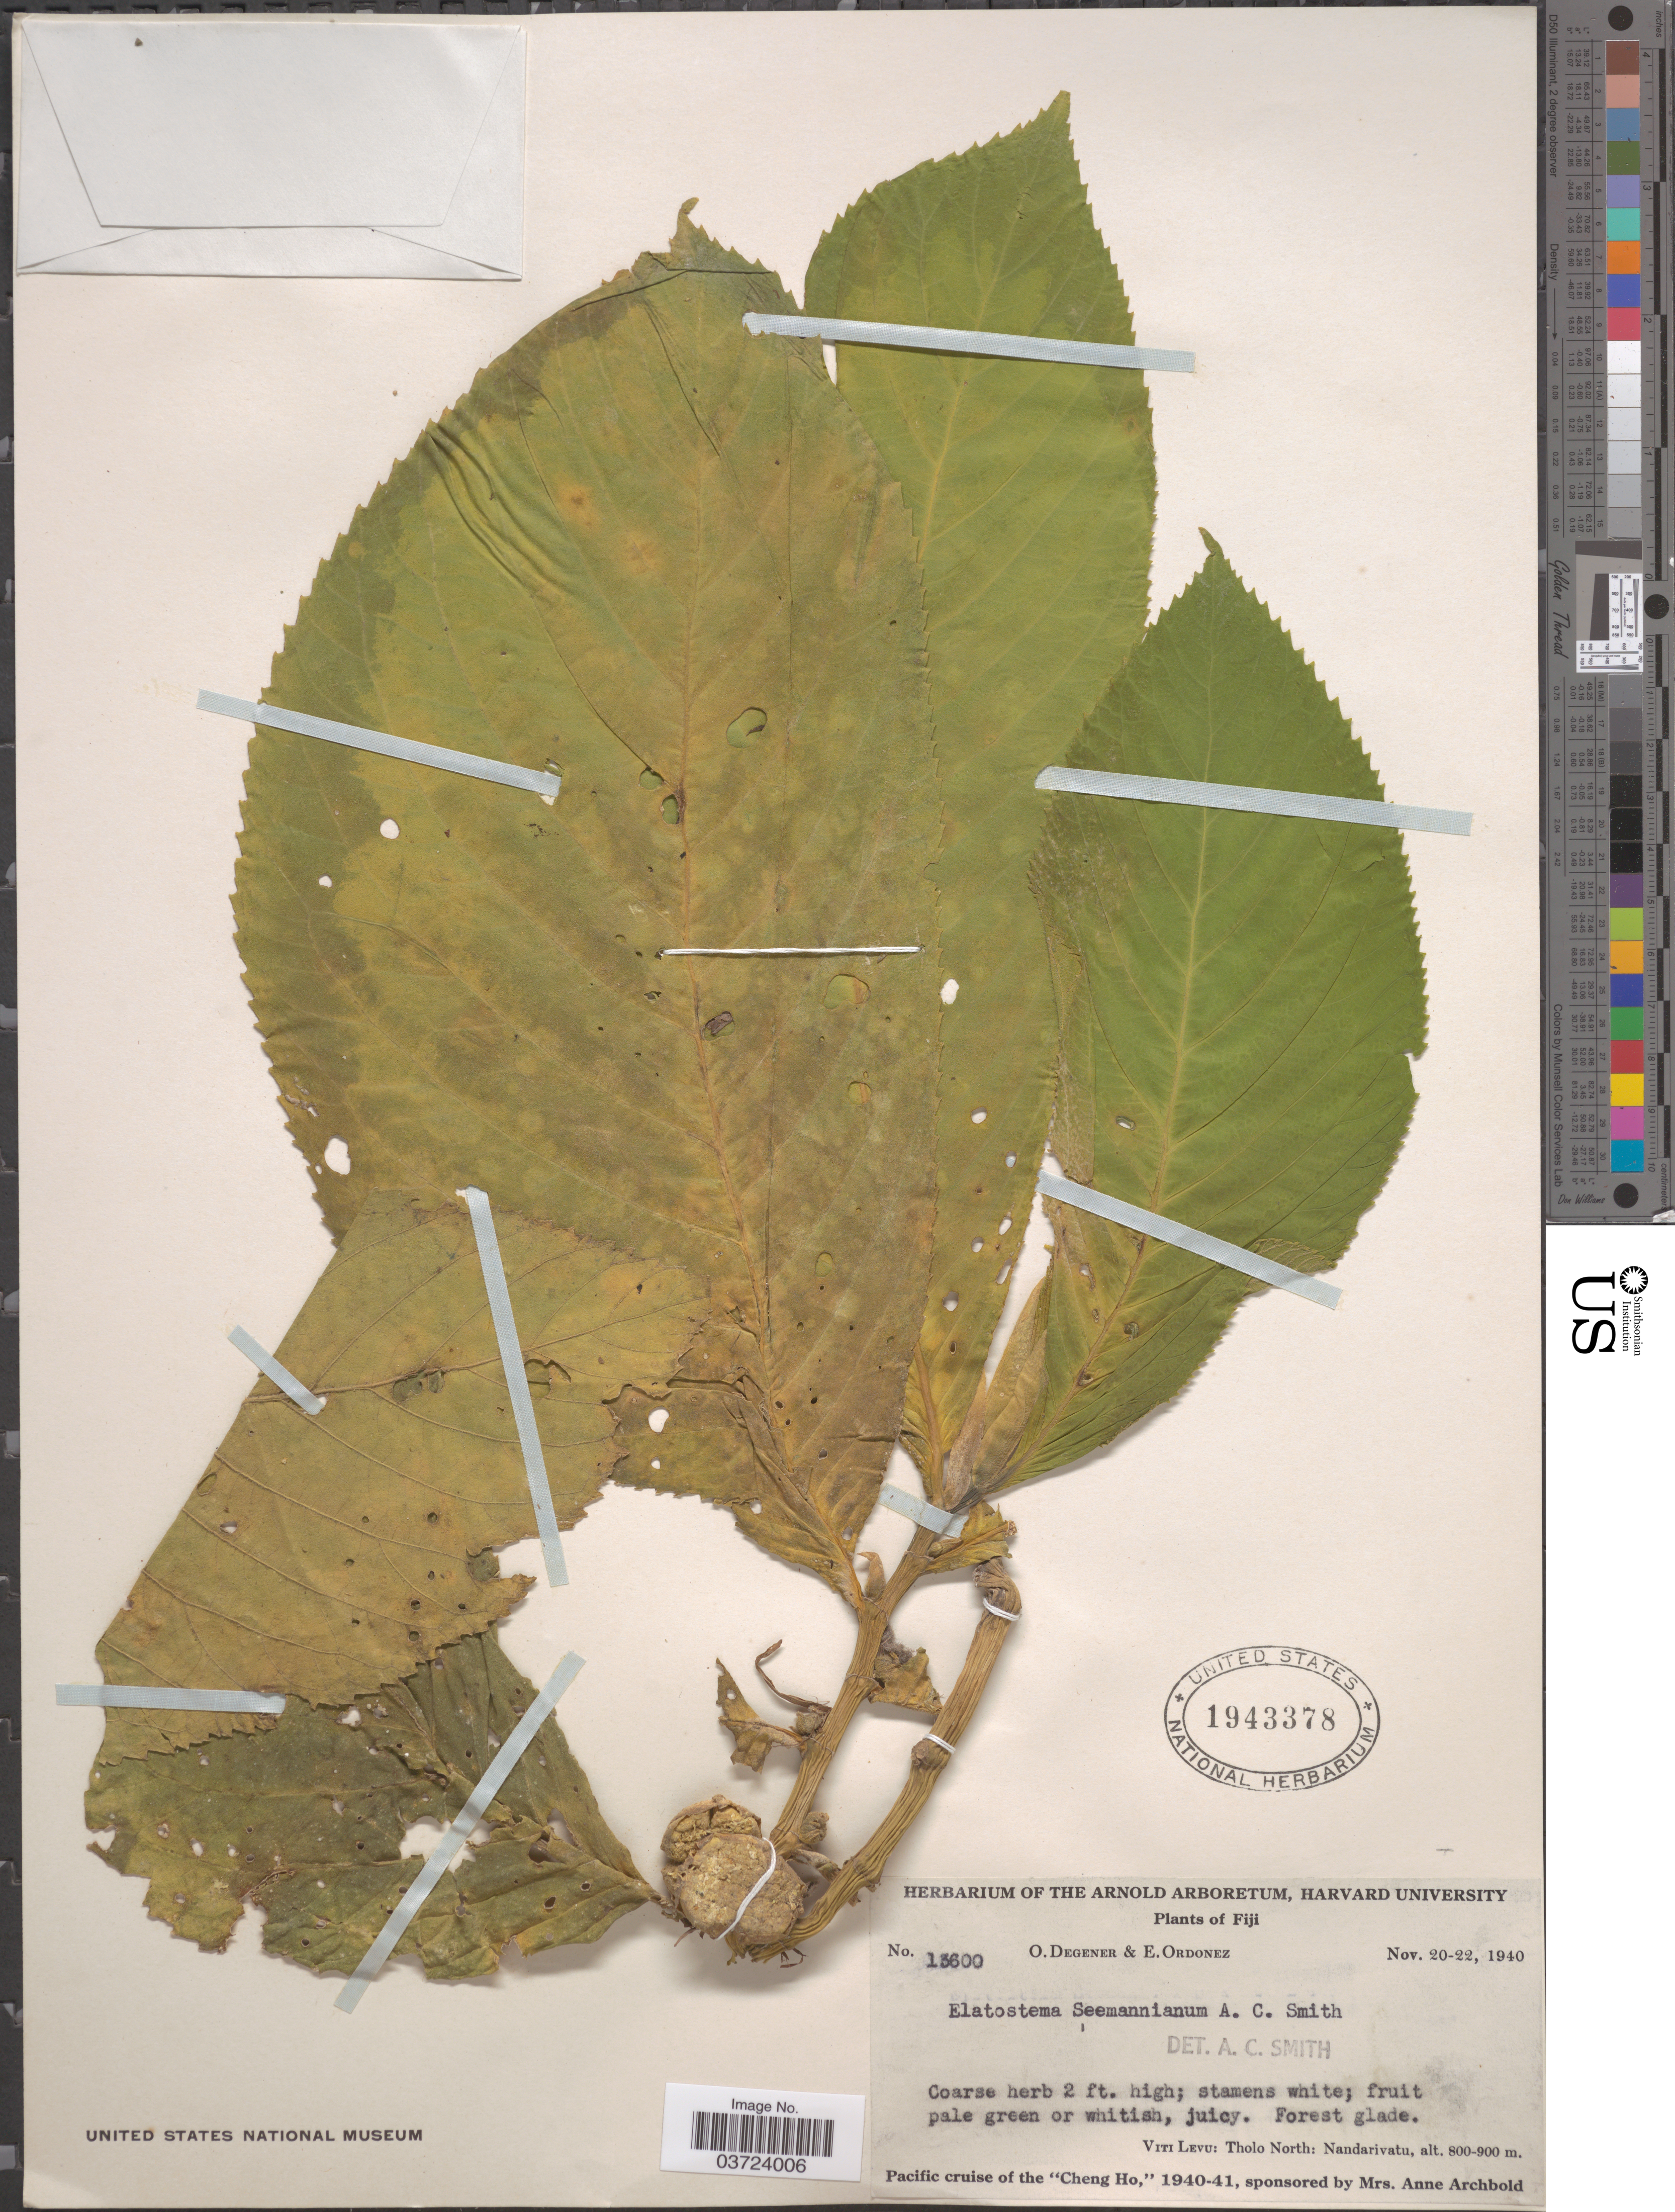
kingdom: Plantae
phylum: Tracheophyta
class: Magnoliopsida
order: Rosales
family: Urticaceae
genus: Elatostema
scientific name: Elatostema seemannianum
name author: A.C. Sm.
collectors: O. Degener & E. Ordonez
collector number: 13600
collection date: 1940-11-20/1940-11-22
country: Fiji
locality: Viti Levu: Tholo North: Nandarivatu.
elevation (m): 800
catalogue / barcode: US 1943378